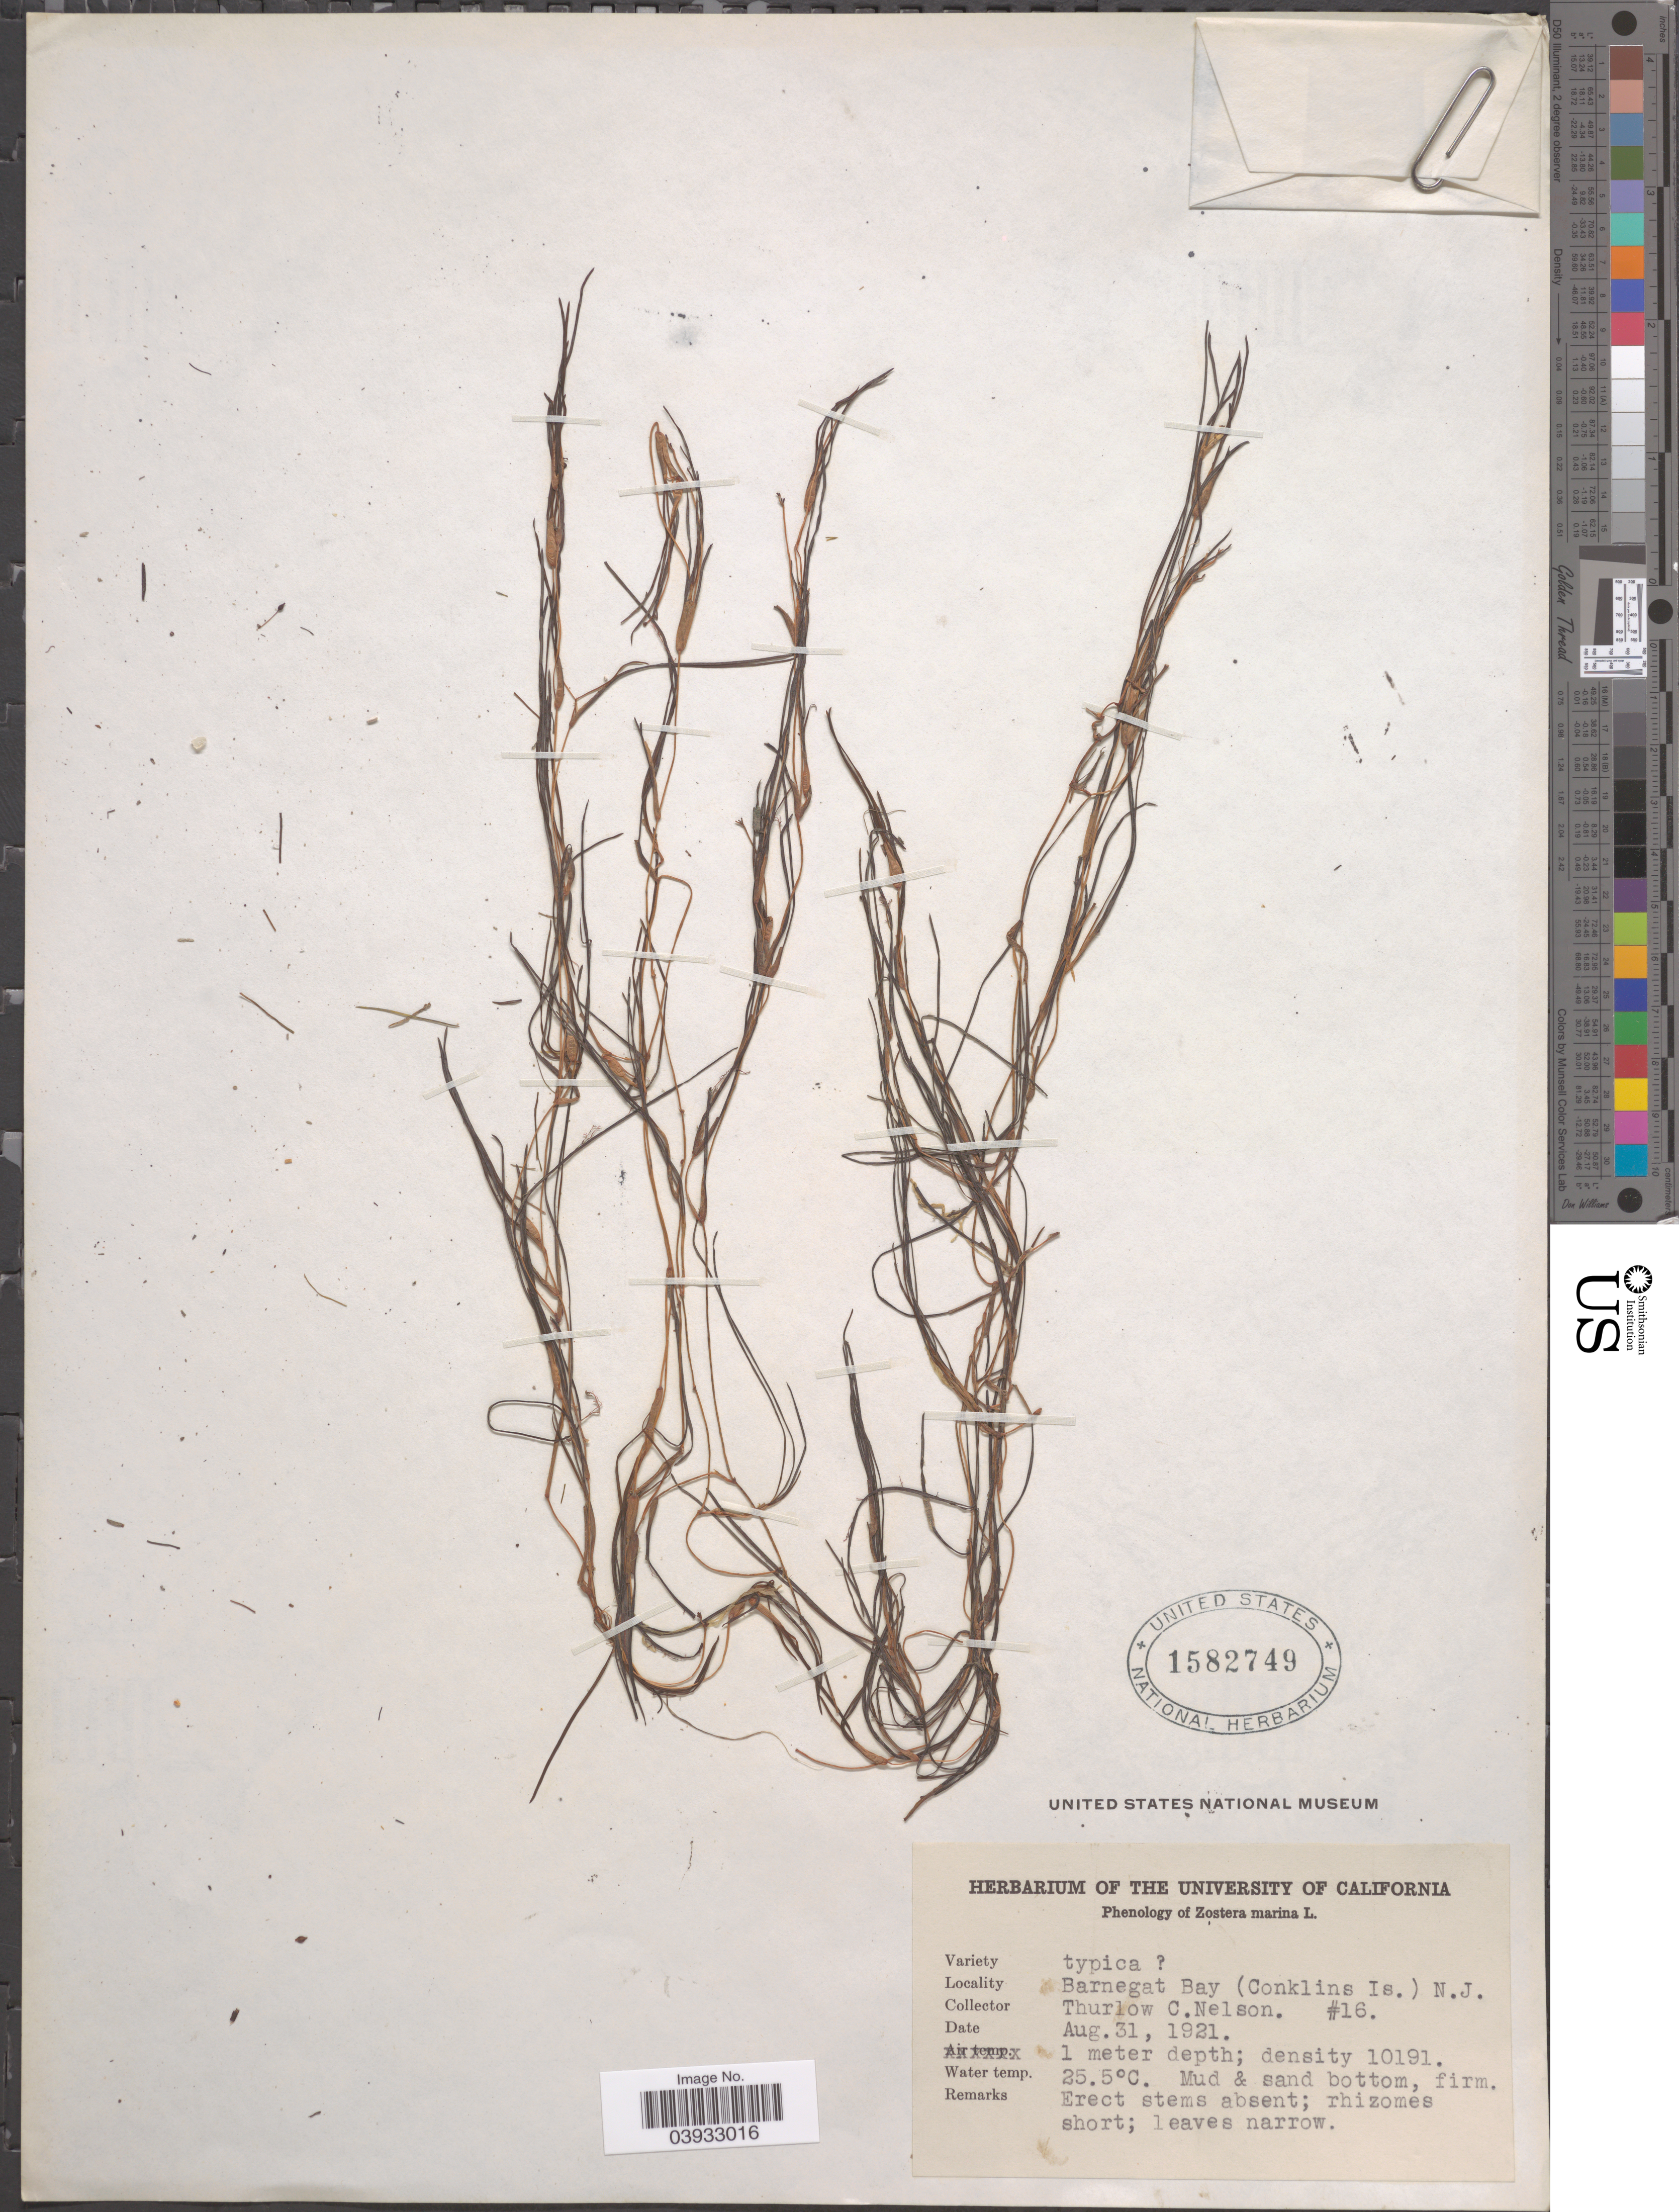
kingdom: Plantae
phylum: Tracheophyta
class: Liliopsida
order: Alismatales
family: Ruppiaceae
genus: Ruppia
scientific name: Ruppia maritima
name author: L.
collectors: T. C. Nelson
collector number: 16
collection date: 1921-08-31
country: United States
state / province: New Jersey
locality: Barnegat Bay (Conklins Is.).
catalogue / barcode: US 1582749